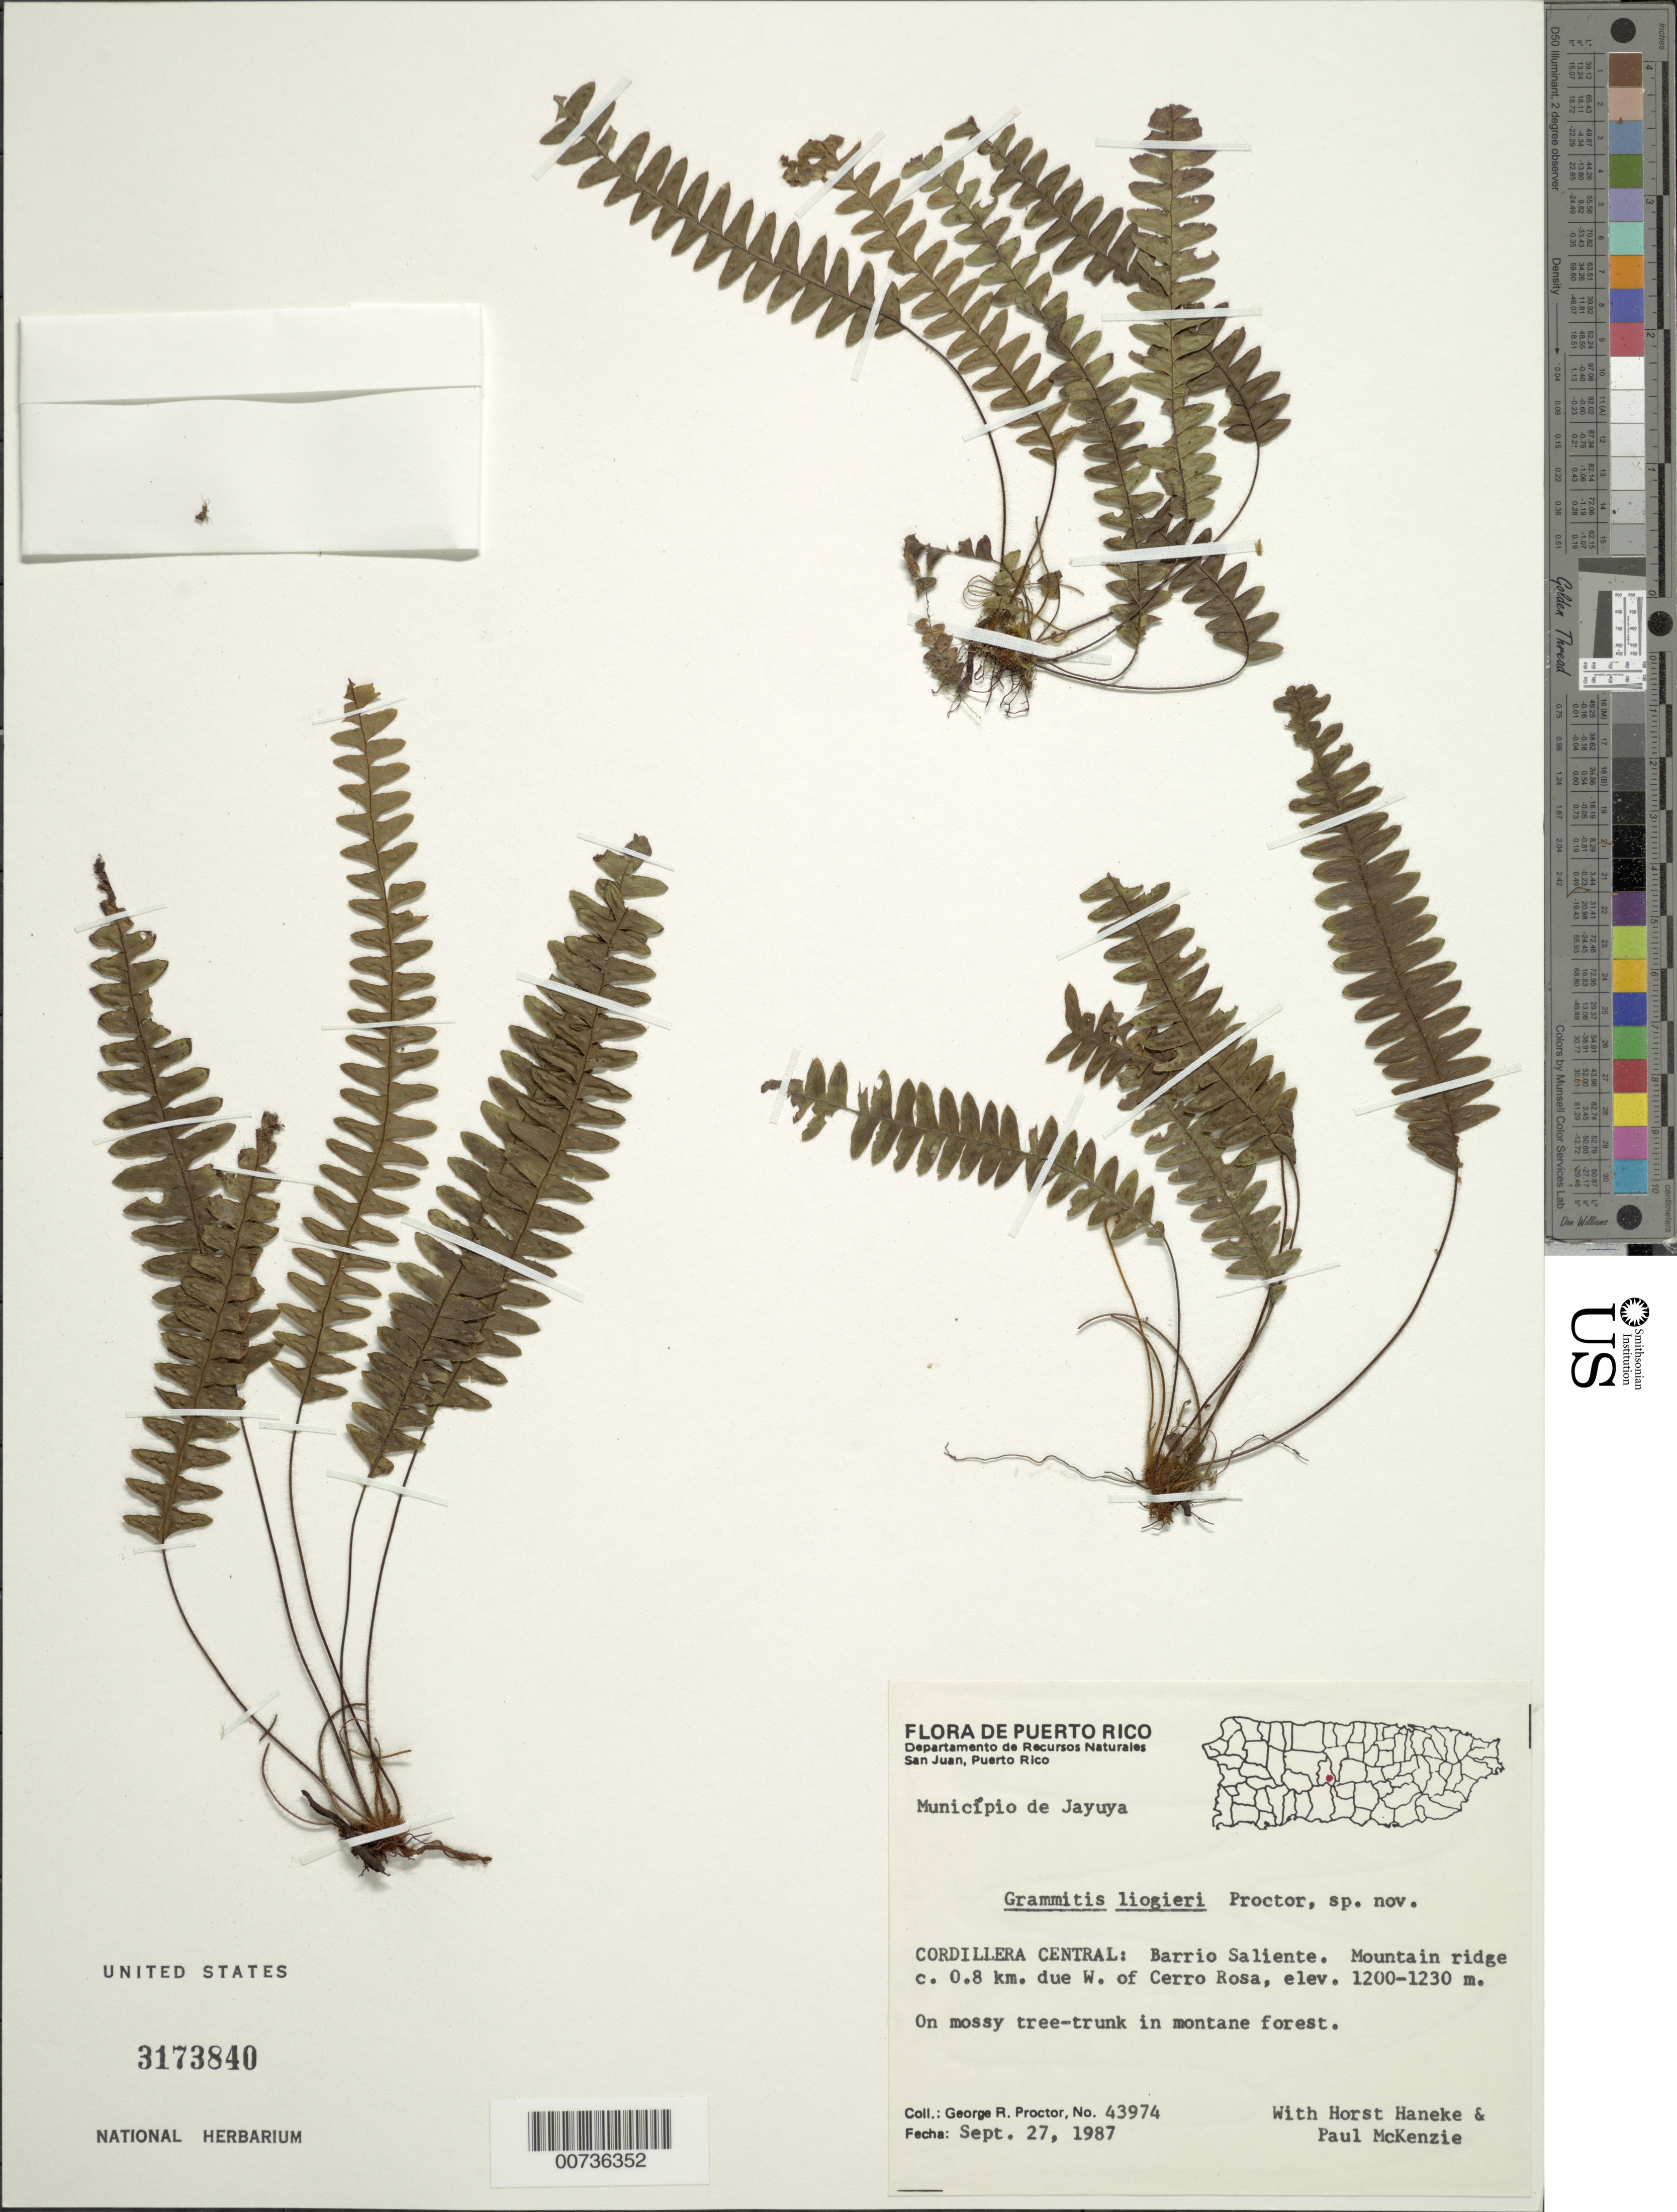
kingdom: Plantae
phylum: Tracheophyta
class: Polypodiopsida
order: Polypodiales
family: Polypodiaceae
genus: Terpsichore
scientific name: Terpsichore liogieri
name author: (Proctor) A.R. Sm.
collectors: G. R. Proctor, H. Haneke & P. Mckenzie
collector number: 43974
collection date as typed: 27 Sep 1987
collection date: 1987-09-27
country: Puerto Rico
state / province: Jayuya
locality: Cordillera Central: Barrio Saliente. Mountain ridge c. 0.8 km due W. of Cerro Rosa, Municipio de Jayuya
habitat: On mossy tree-trunk in montane forest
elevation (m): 1200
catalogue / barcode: US 3173840